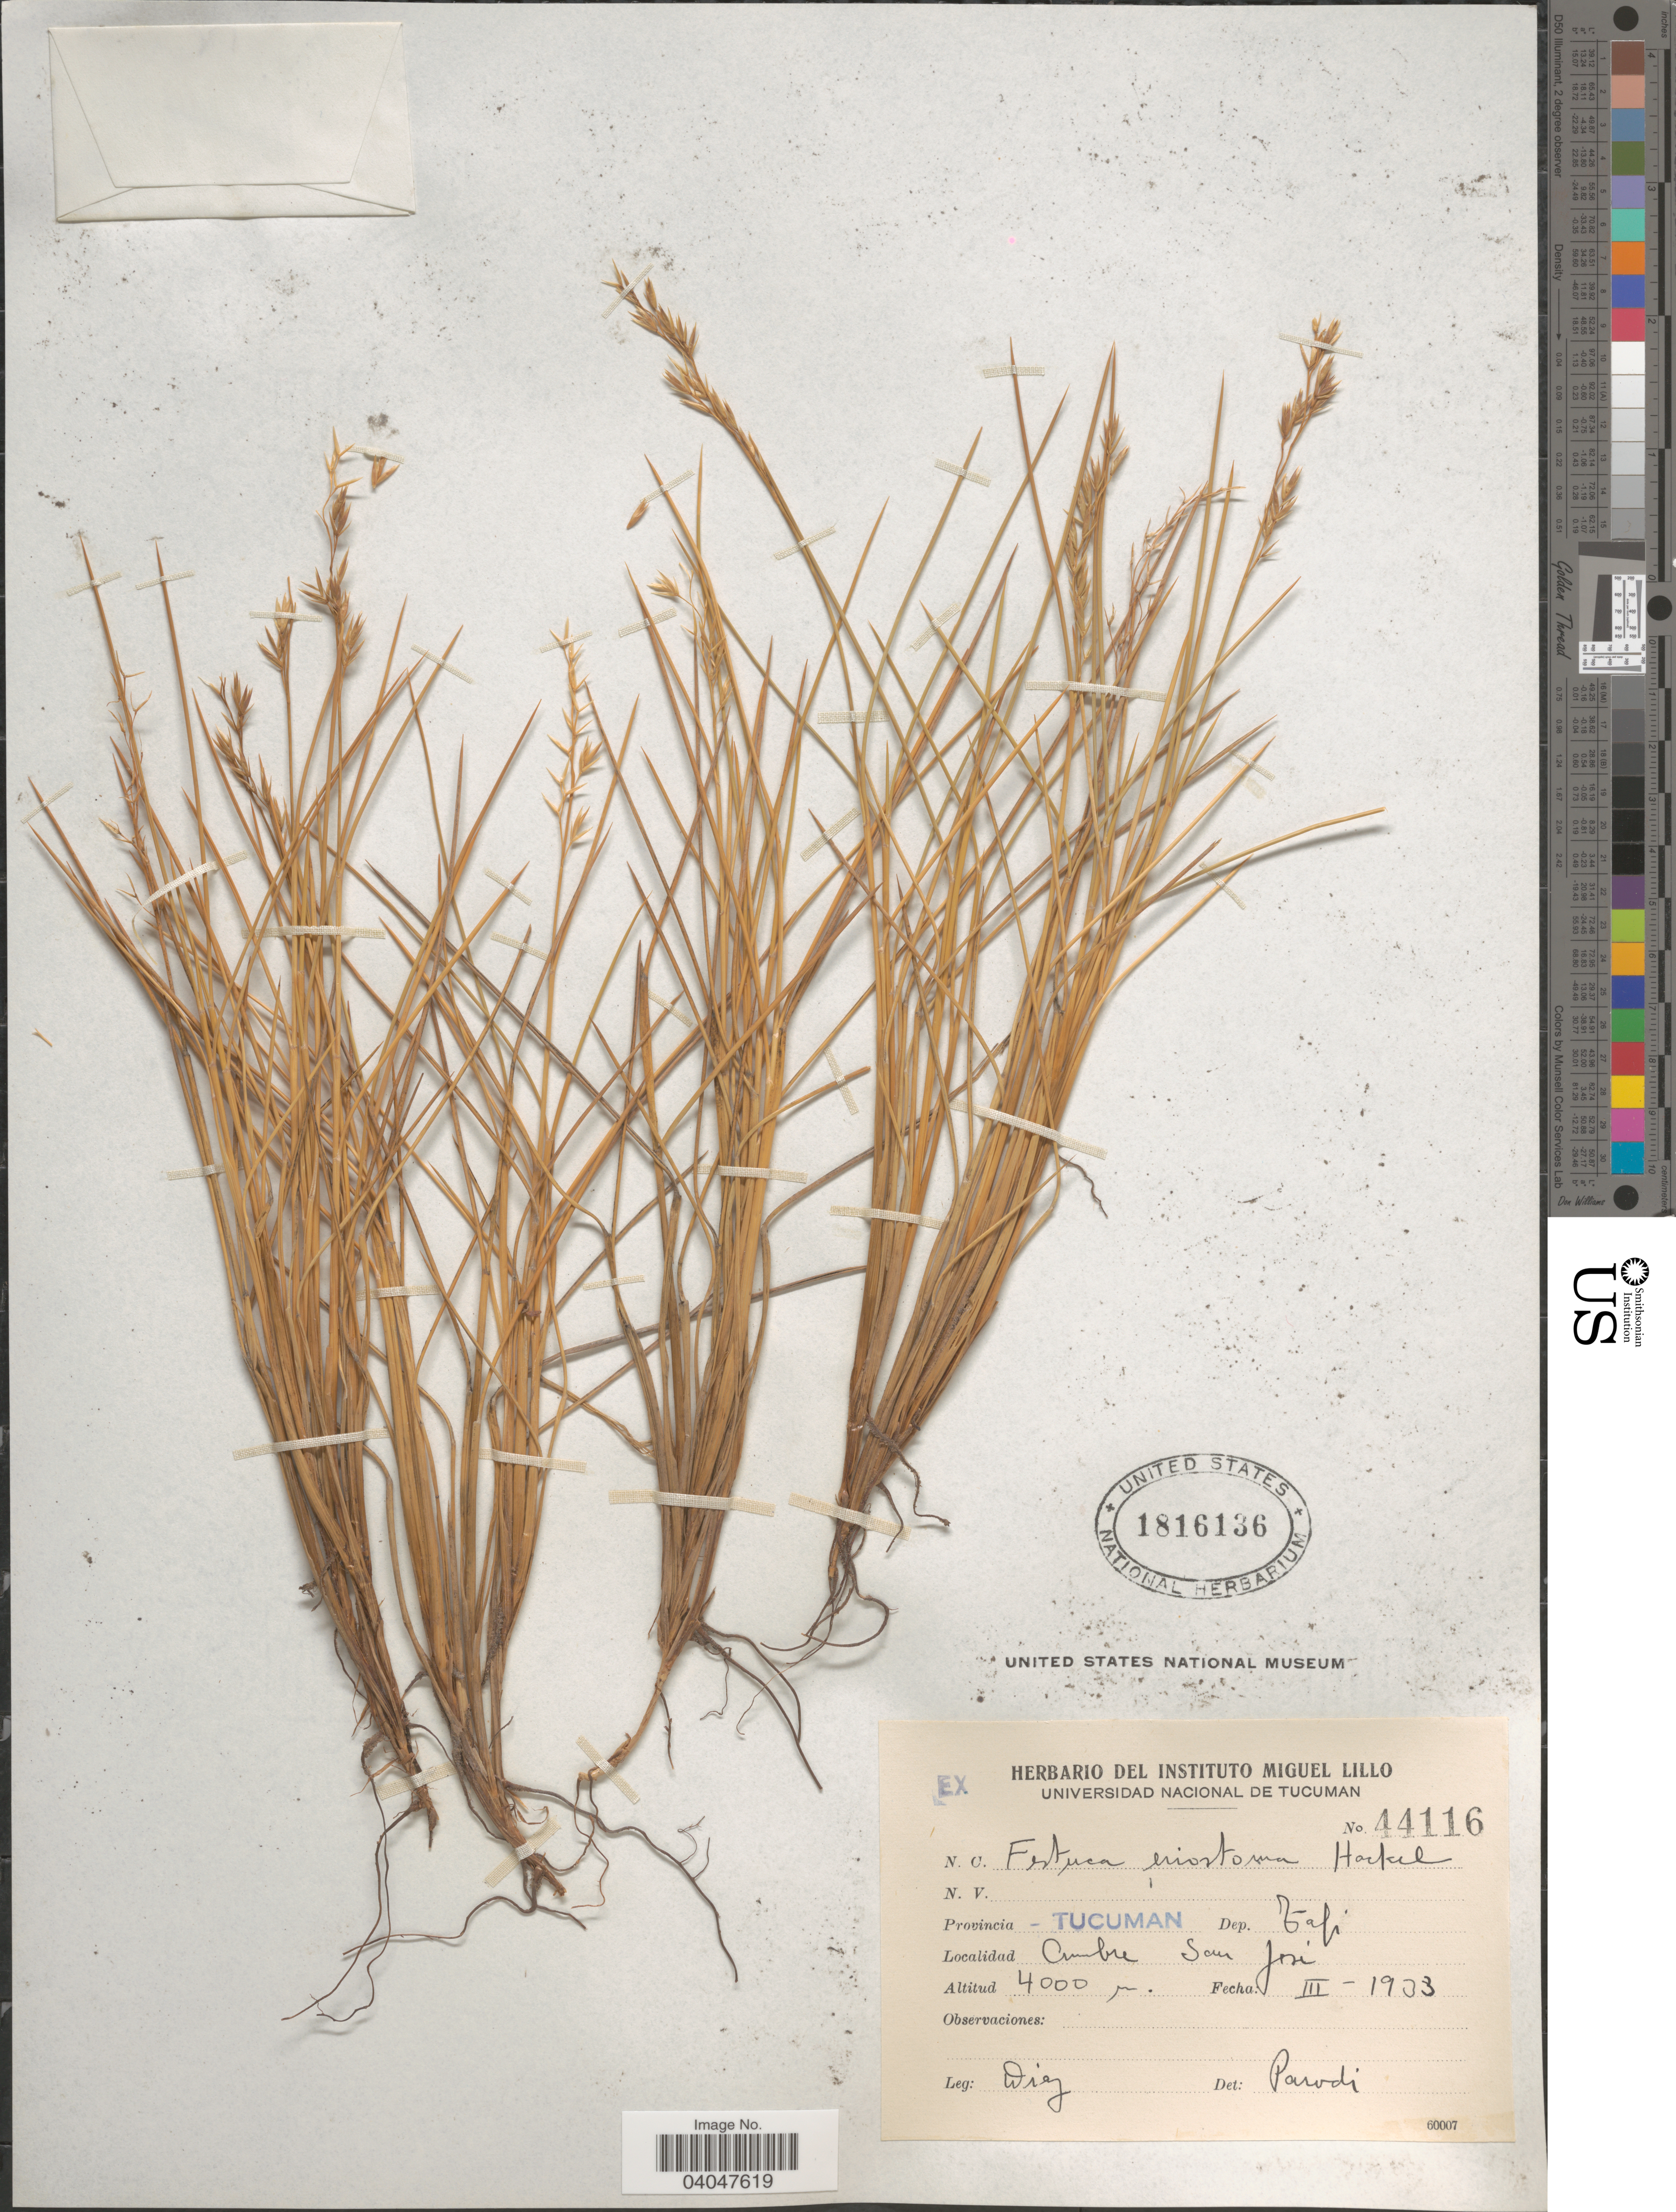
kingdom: Plantae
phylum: Tracheophyta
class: Liliopsida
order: Poales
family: Poaceae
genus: Festuca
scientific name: Festuca eriostoma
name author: Hack.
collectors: Diez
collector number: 44116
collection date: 1933-03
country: Argentina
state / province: Tucuman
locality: Cumbre San José.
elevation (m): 4000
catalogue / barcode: US 1816136